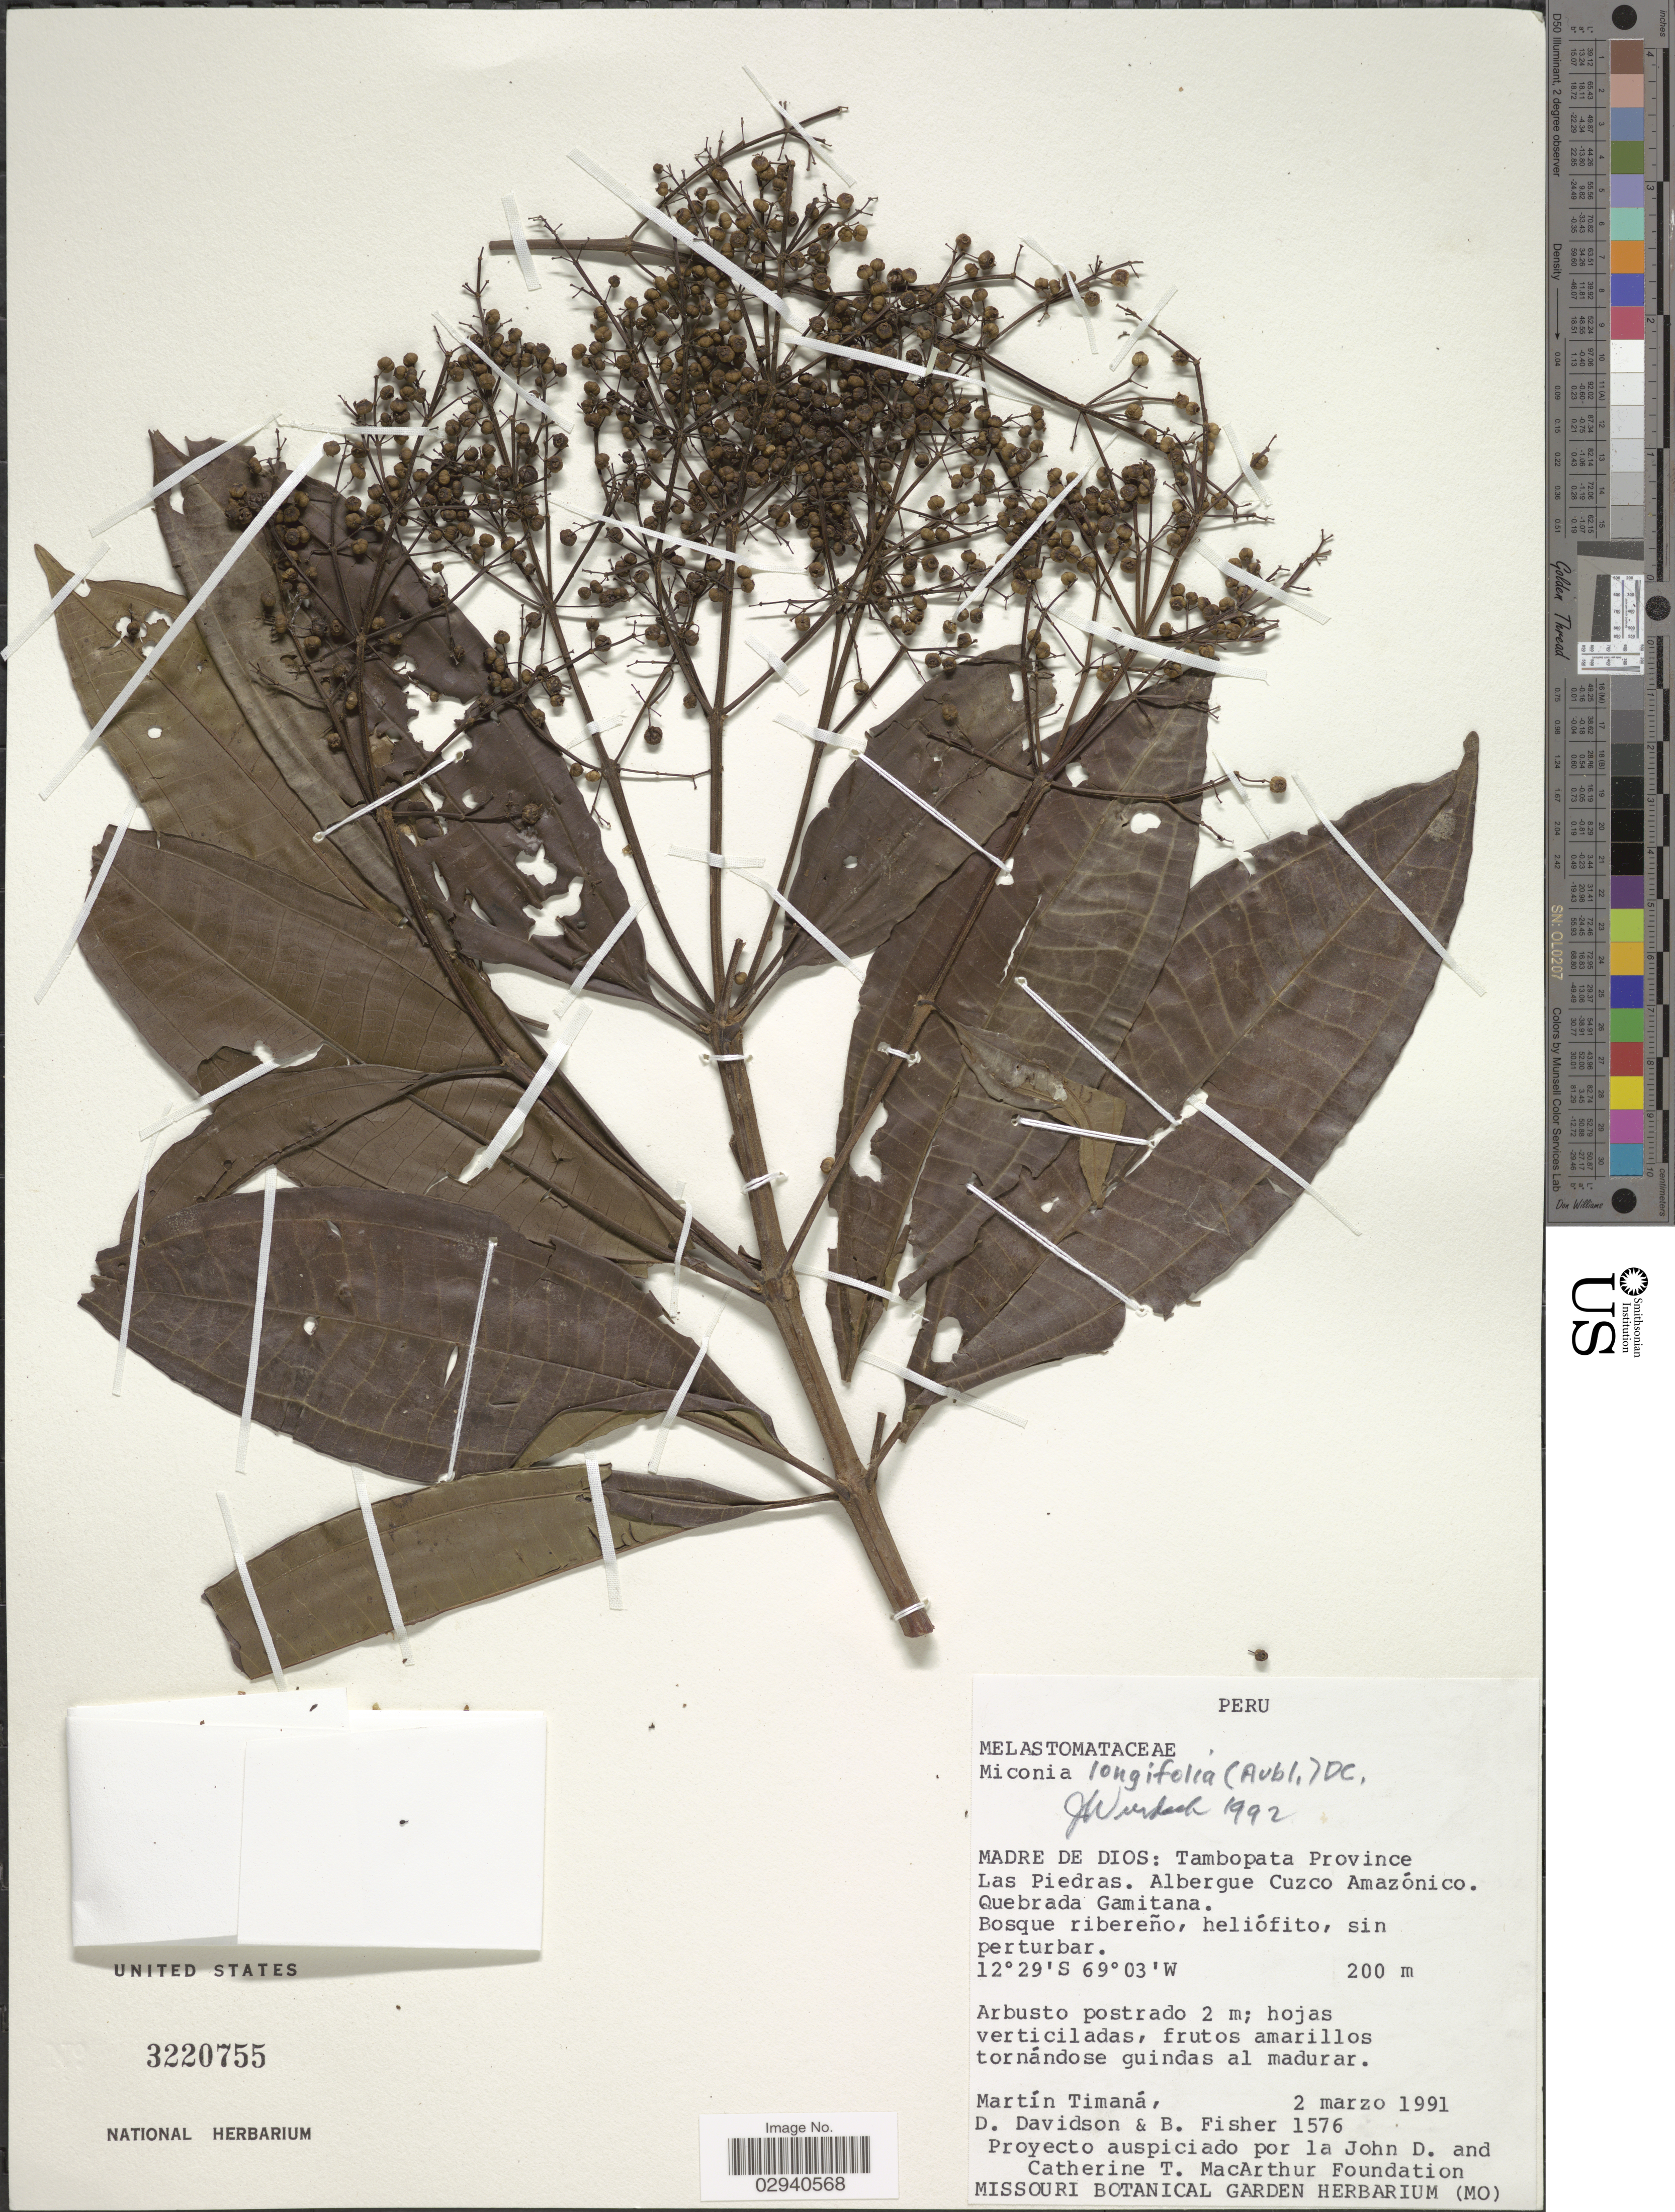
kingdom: Plantae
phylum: Tracheophyta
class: Magnoliopsida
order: Myrtales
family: Melastomataceae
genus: Miconia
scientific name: Miconia longifolia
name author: (Aubl.) DC.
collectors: M. E. Timaná, D. Davidson & B. Fisher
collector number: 1576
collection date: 1991-03-02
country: Peru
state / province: Madre de Dios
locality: Tambopata Province. Las Piedras. Albergue Cuzco Amazónico. Quebrada Gamitana.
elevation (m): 200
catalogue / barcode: US 3220755